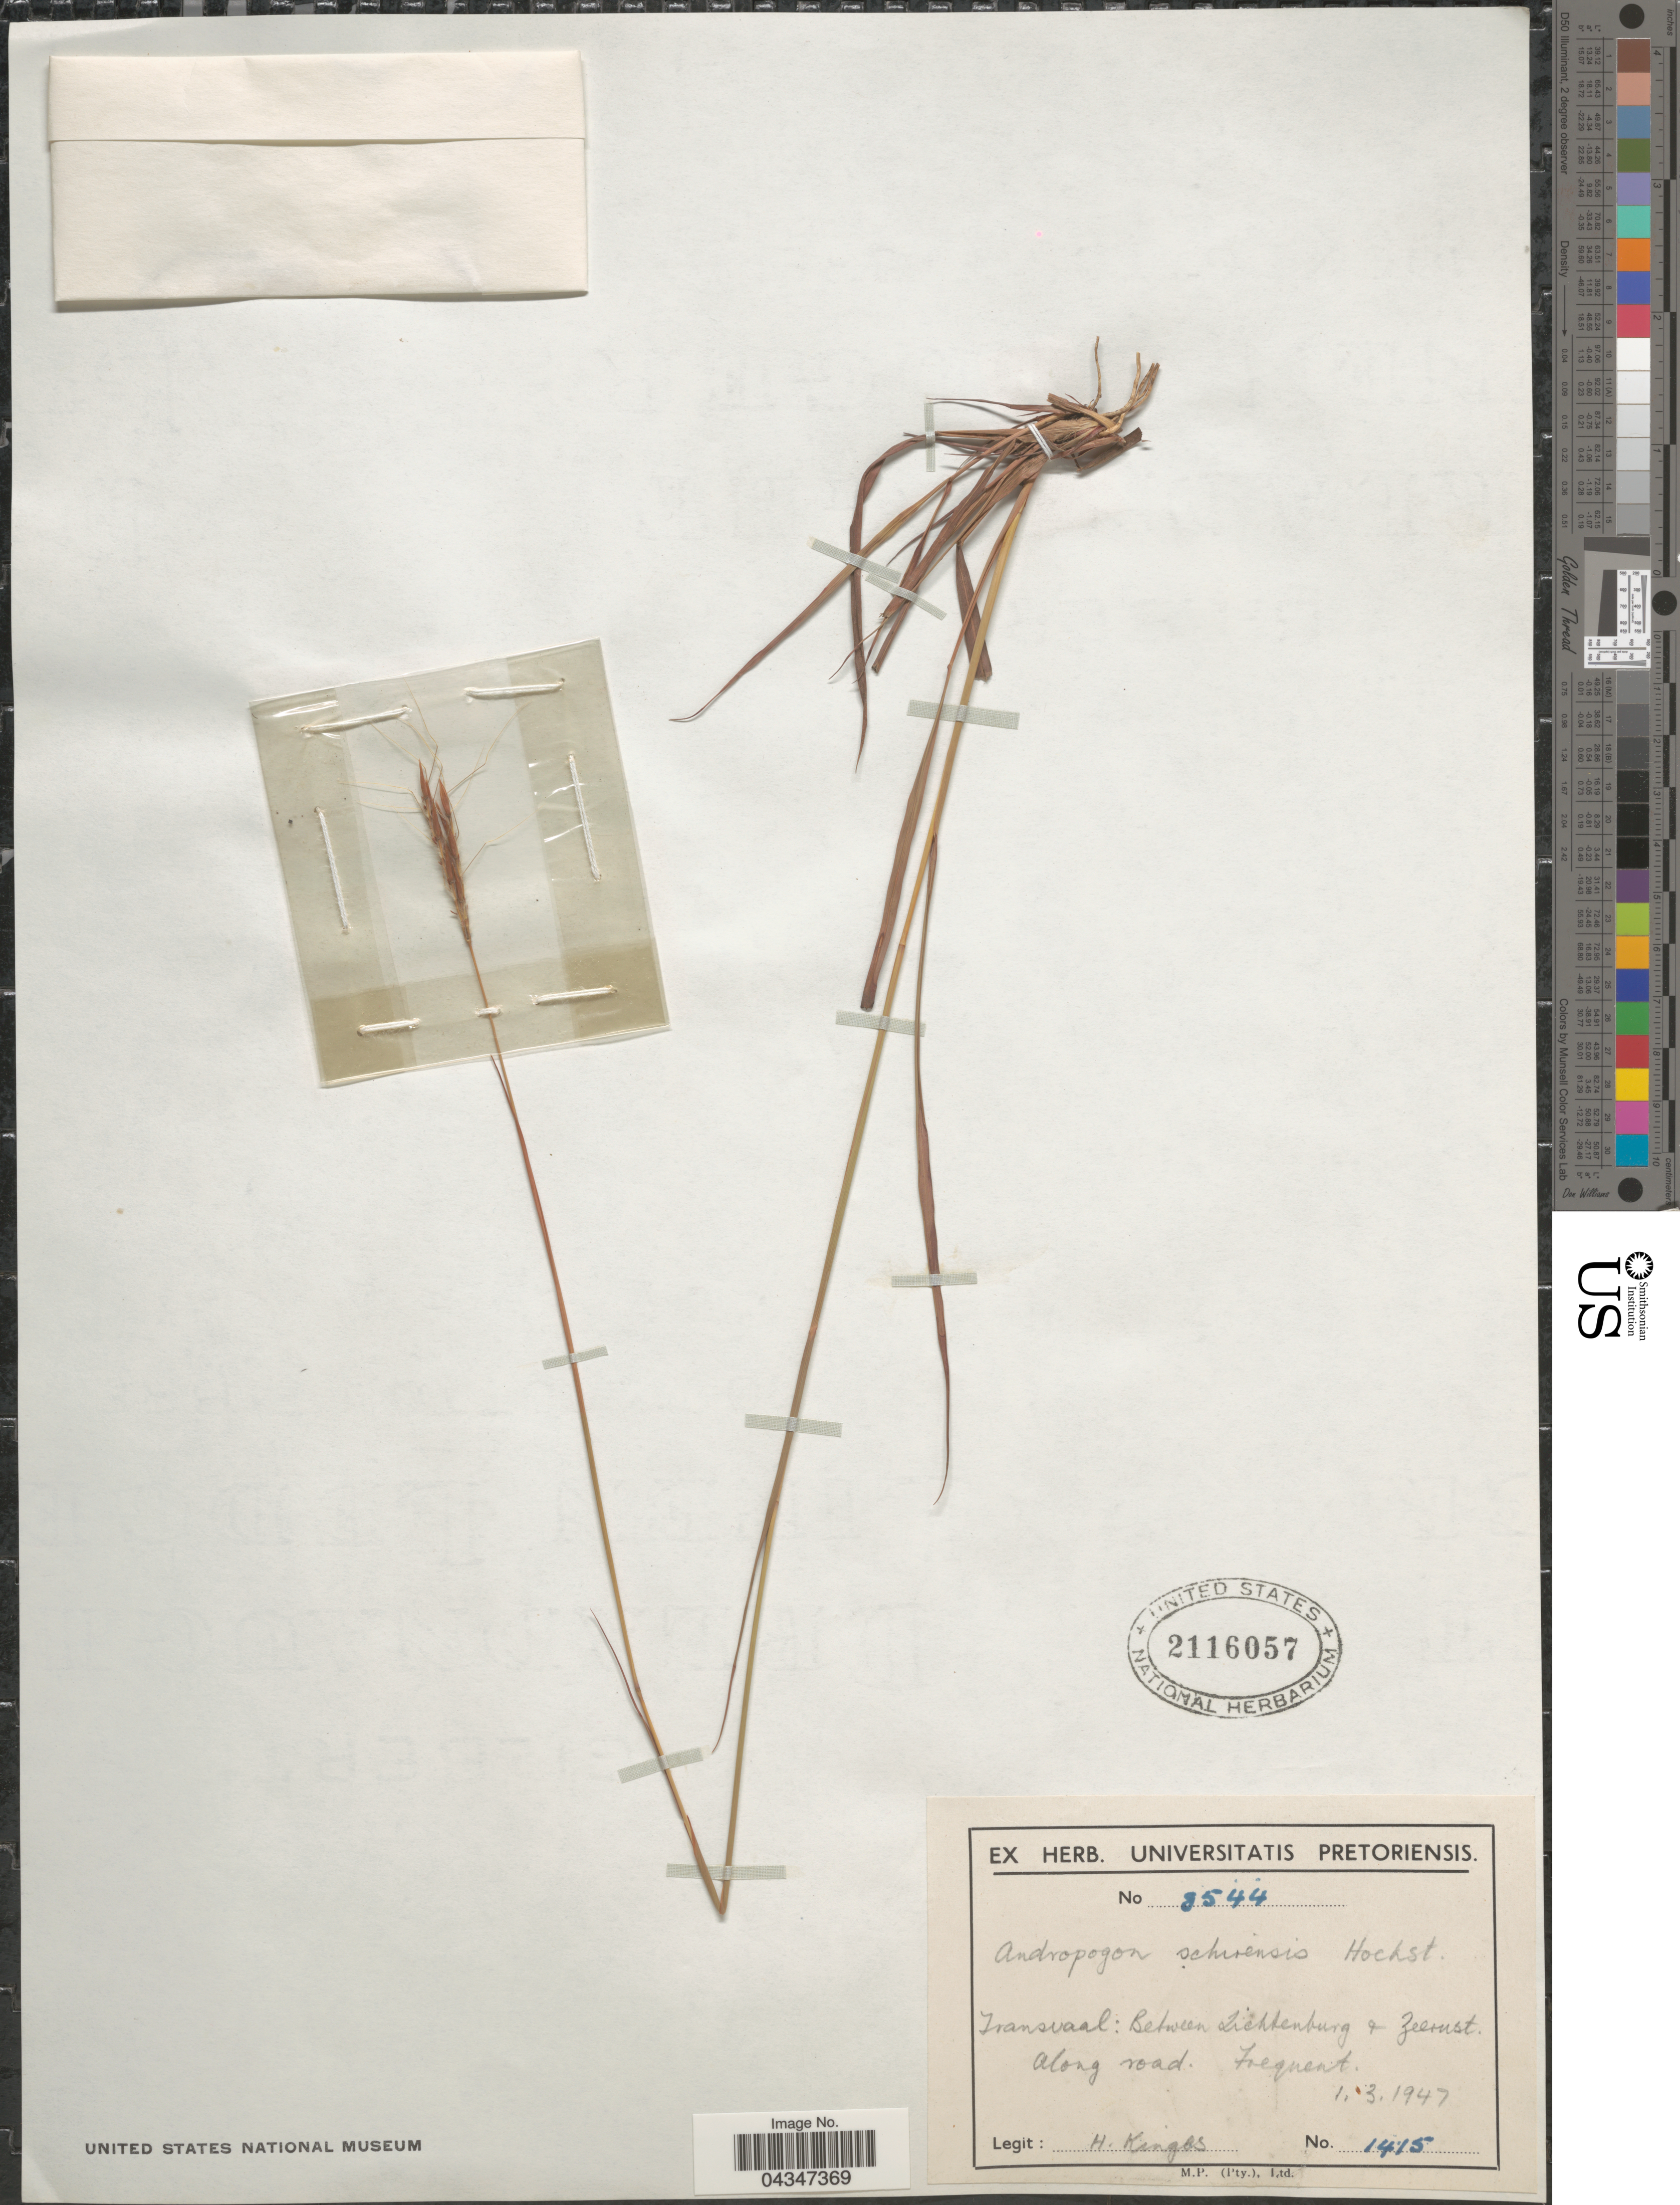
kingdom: Plantae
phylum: Tracheophyta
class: Liliopsida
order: Poales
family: Poaceae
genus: Andropogon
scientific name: Andropogon schirensis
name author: Hochst. ex A. Rich.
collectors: H. Kinges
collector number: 1415/3544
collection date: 1947-03-01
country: South Africa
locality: Transvaal: Between Lichtenburg & Zeerust.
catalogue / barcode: US 2116057